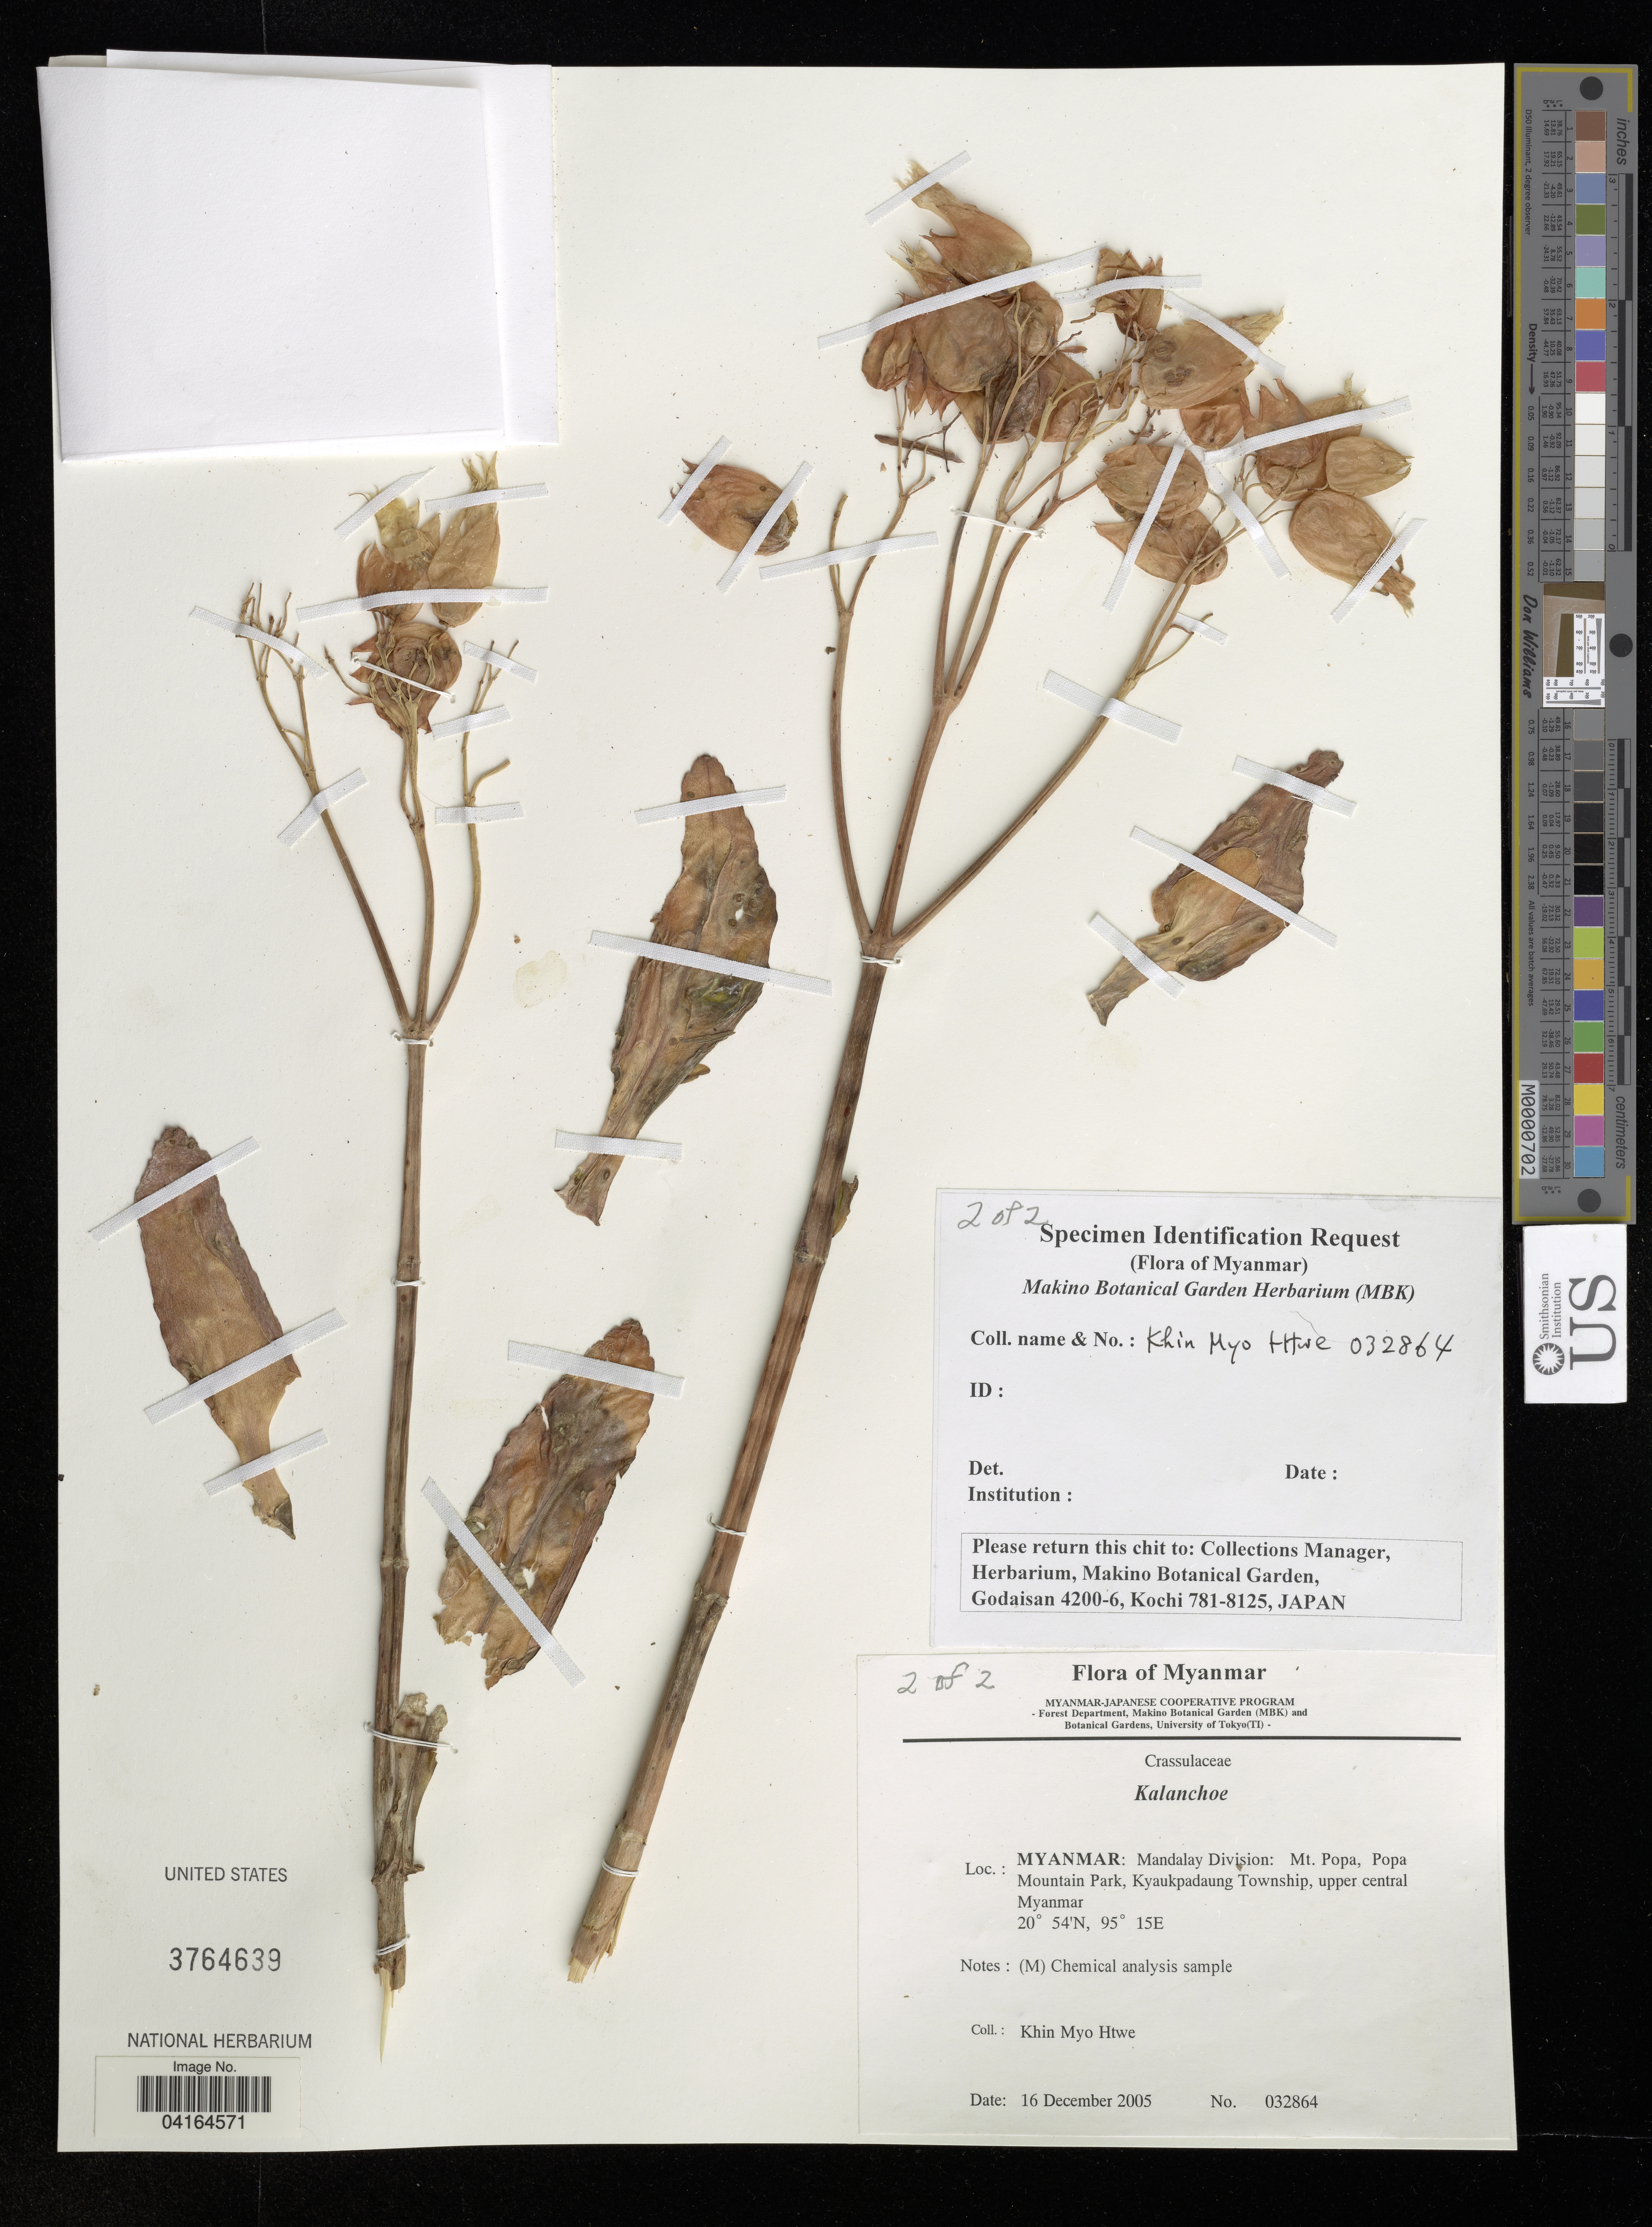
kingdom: Plantae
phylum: Tracheophyta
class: Magnoliopsida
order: Saxifragales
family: Crassulaceae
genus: Kalanchoe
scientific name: Kalanchoe sp.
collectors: K. Htwe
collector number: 032864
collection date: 2005-12-16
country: Myanmar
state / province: Mandalay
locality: Mandalay Division: Mt. Popa, Popa Mountain Park, Kyaukpadaung Township, upper central Myanmar.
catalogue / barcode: US 3764639